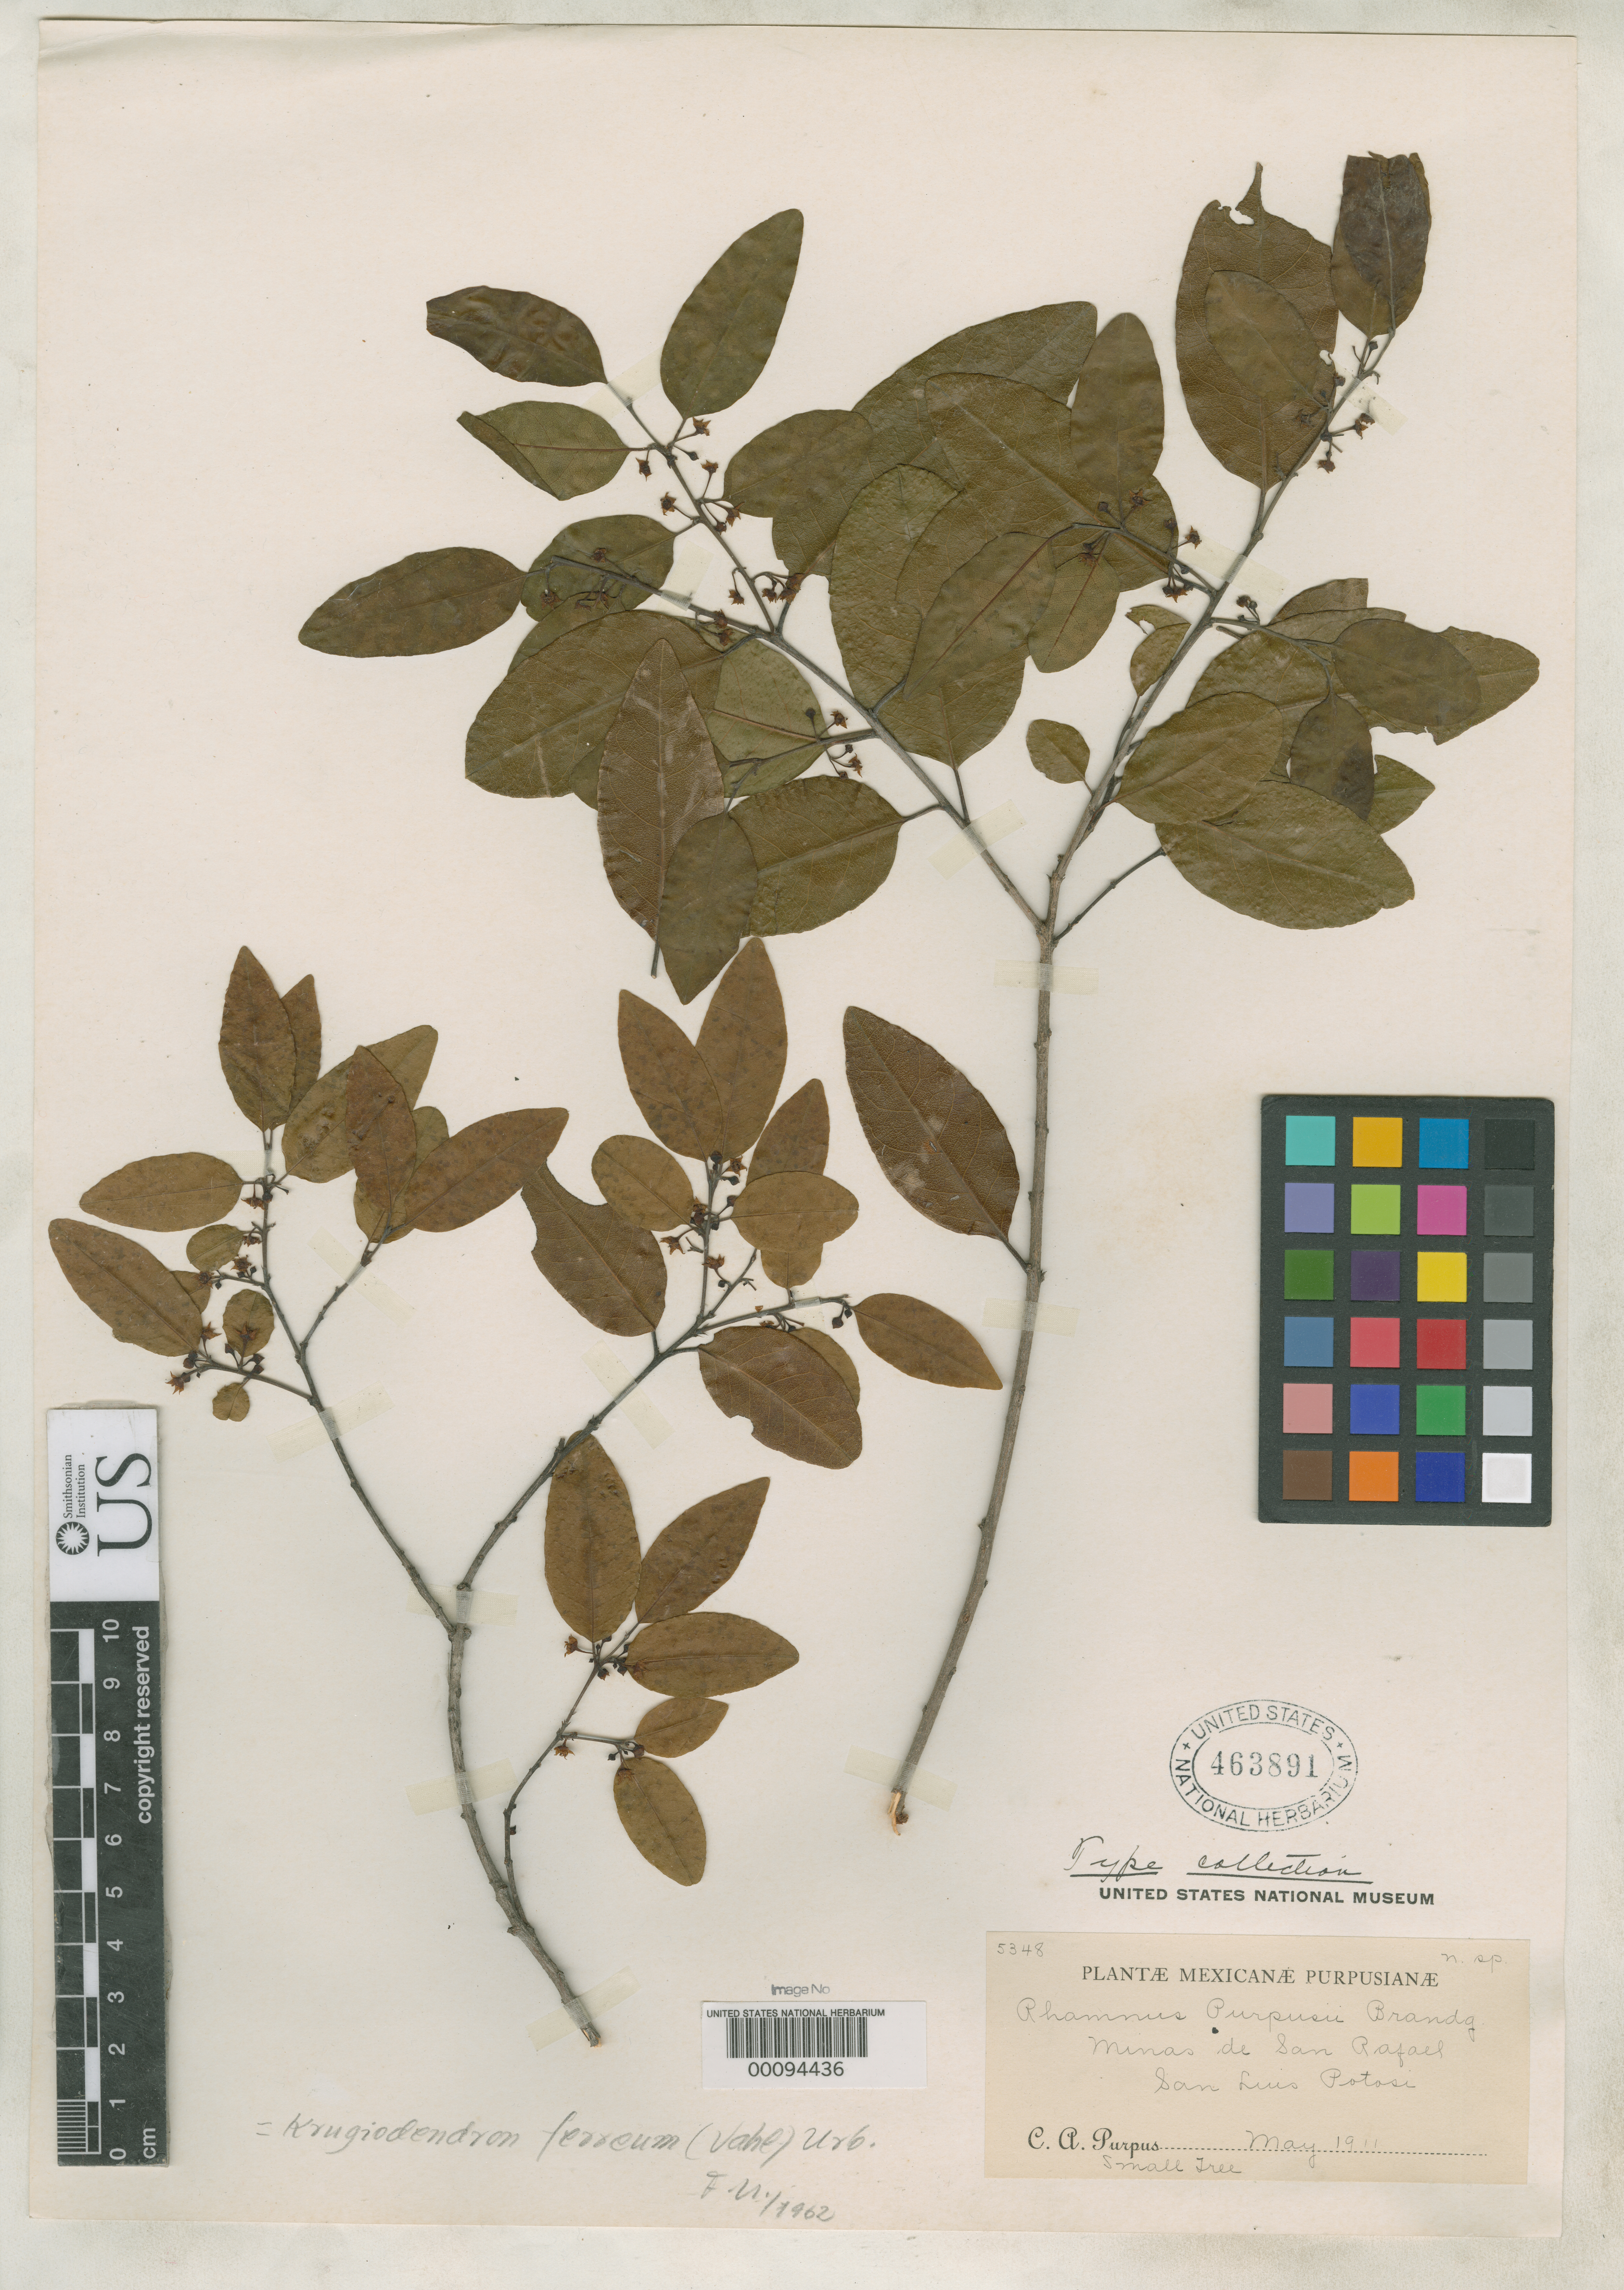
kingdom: Plantae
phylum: Tracheophyta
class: Magnoliopsida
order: Rosales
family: Rhamnaceae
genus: Rhamnus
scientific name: Rhamnus purpusii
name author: Brandegee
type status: Isotype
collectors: C. A. Purpus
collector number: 5348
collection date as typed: May 1911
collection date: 1911-05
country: Mexico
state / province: San Luis Potosi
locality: Near Minas de San Rafael.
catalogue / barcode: US 463891